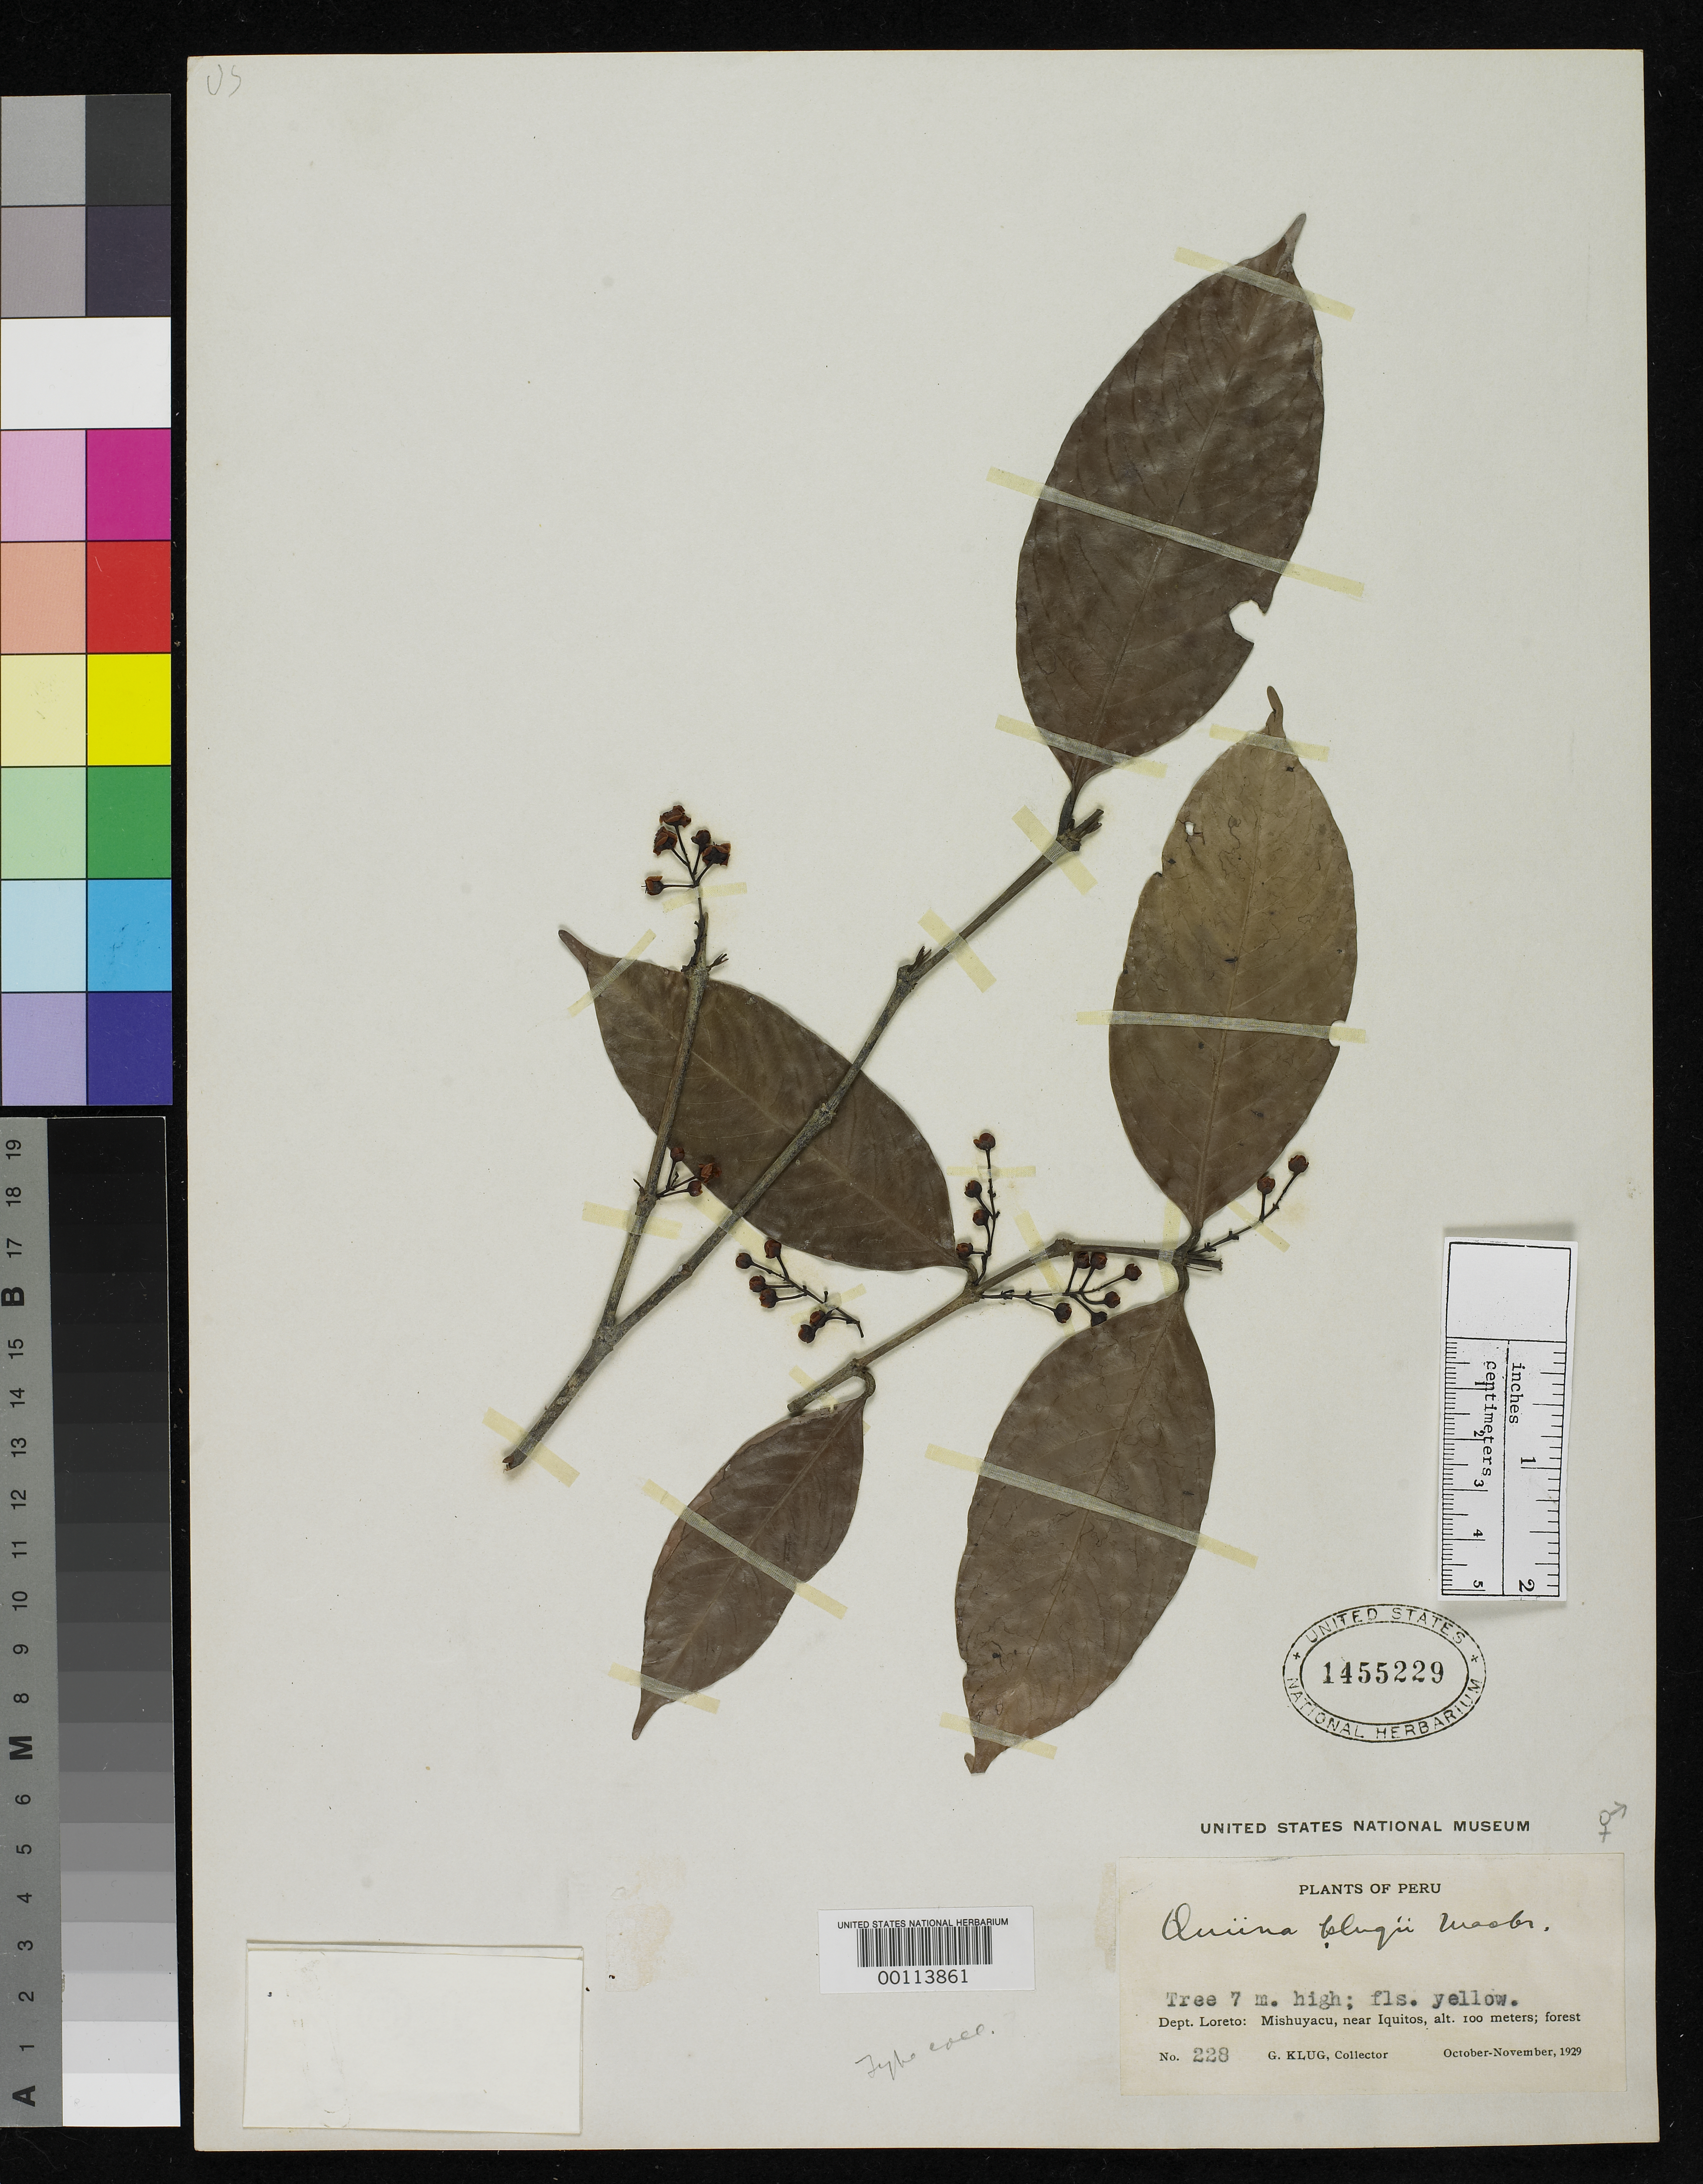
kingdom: Plantae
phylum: Tracheophyta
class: Magnoliopsida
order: Malpighiales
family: Quiinaceae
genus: Quiina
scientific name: Quiina klugii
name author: J.F. Macbr.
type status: Isotype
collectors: G. Klug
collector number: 228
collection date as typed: Oct 1929 to -- Nov 1929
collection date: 1929-10/1929-11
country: Peru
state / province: Loreto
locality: Mishuyacu, near Iquitos.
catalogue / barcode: US 1455229